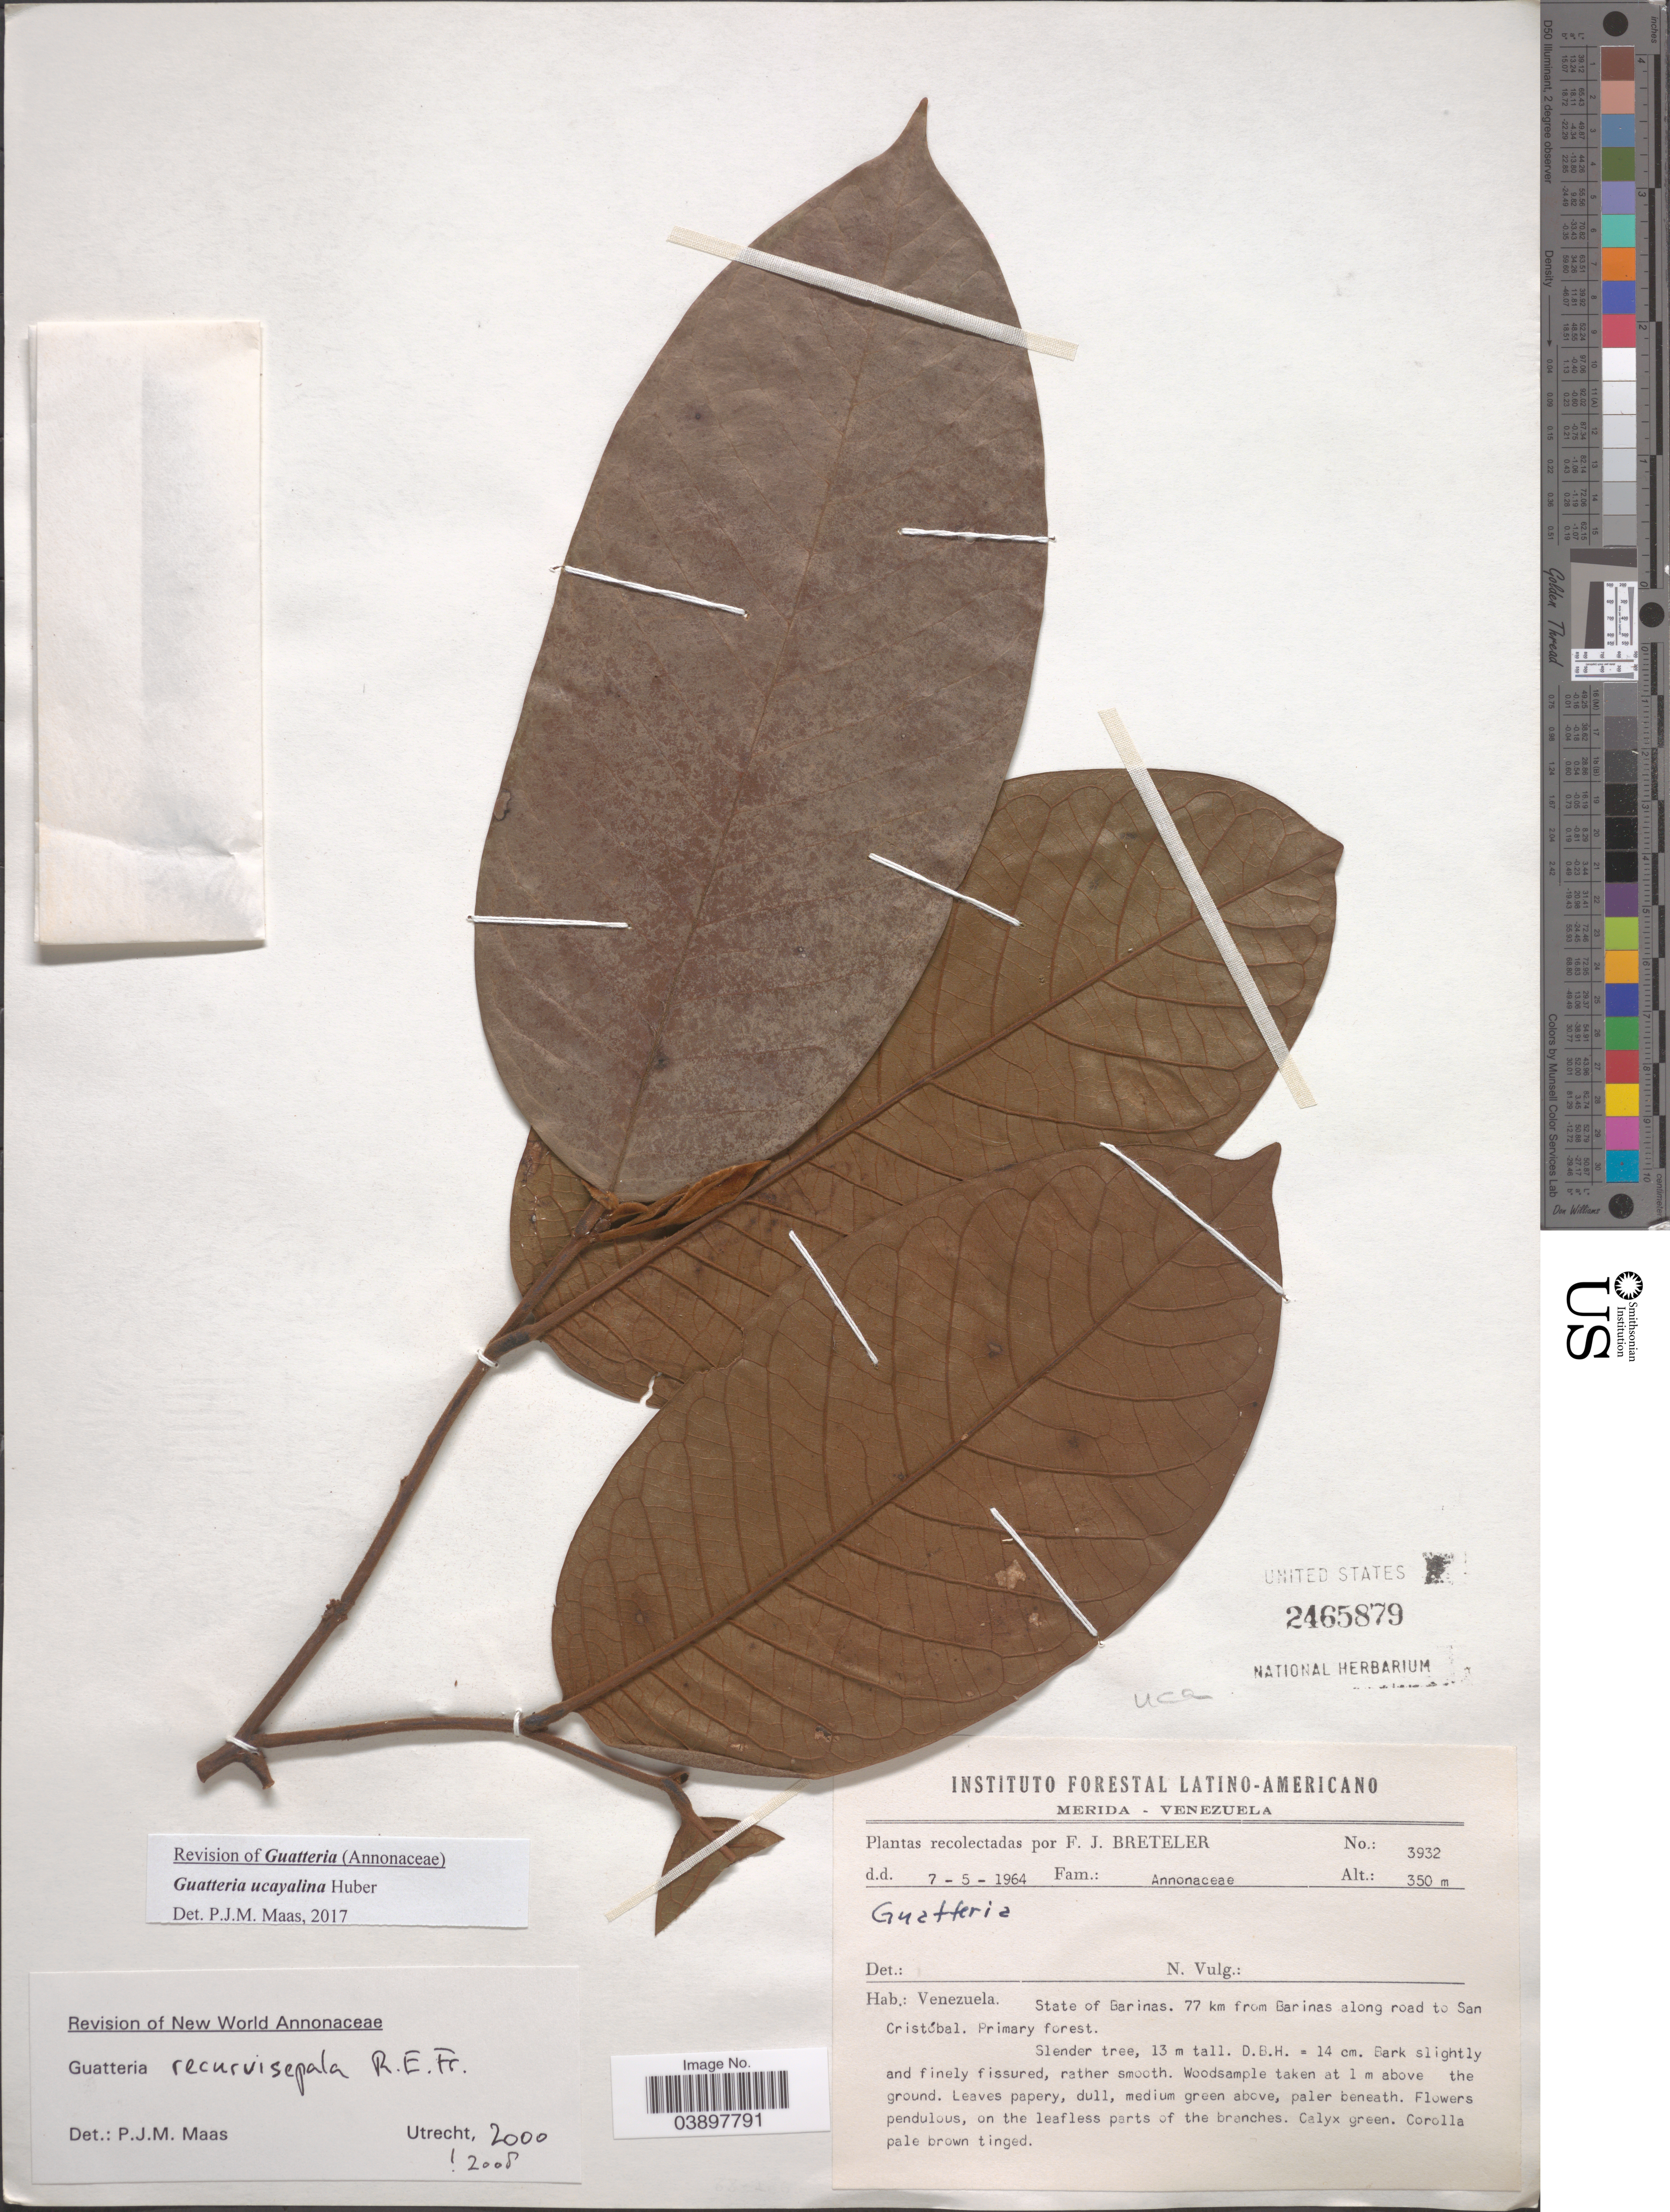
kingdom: Plantae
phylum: Tracheophyta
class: Magnoliopsida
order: Magnoliales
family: Annonaceae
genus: Guatteria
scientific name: Guatteria ucayalina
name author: Huber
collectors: F. J. Breteler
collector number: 3932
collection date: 1964-05-07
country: Venezuela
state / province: Barinas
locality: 77 km from Barinas along road to San Cristobóbal.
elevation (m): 350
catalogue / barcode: US 2465879